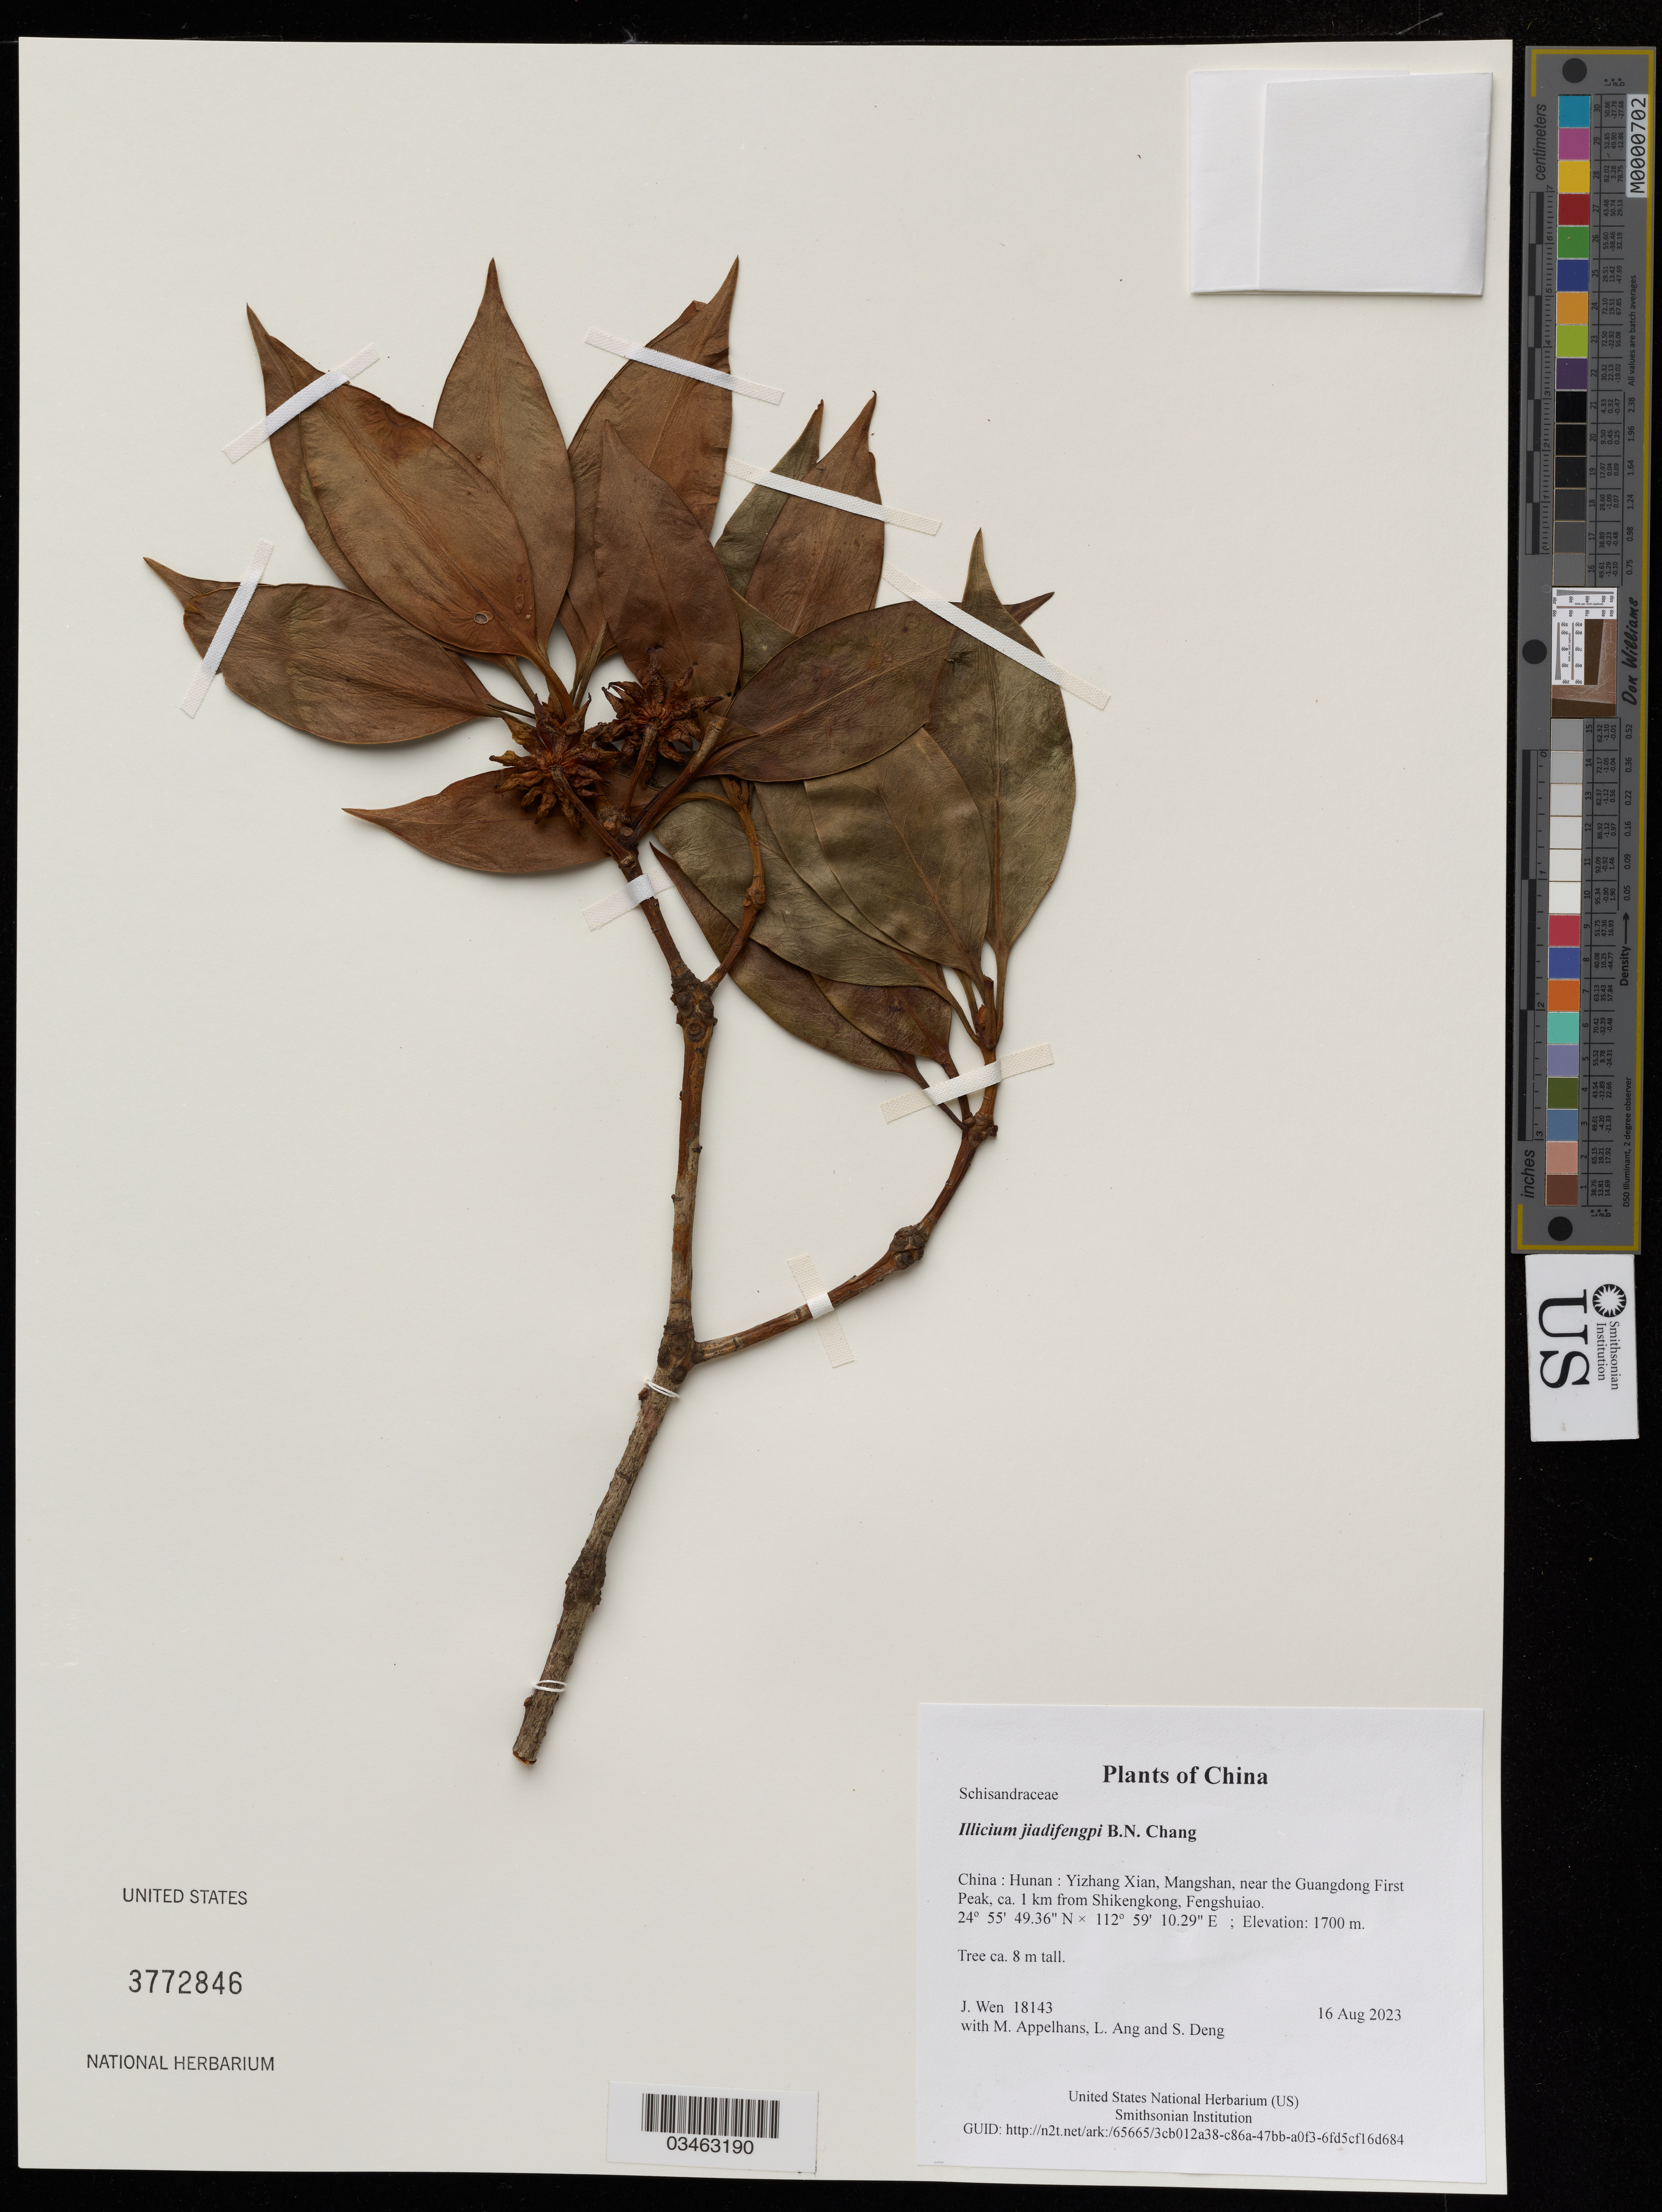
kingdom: Plantae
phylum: Tracheophyta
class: Magnoliopsida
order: Austrobaileyales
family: Schisandraceae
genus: Illicium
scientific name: Illicium jiadifengpi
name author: B.N. Chang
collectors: J. Wen, M. Appelhans, L. Ang & S. Deng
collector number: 18143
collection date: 2023-08-16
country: China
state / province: Hunan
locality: Yizhang Xian, Mangshan, near the Guangdong First Peak, ca. 1 km from Shikengkong, Fengshuiao.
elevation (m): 1700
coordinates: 24 55 49.36 N, 112 59 10.29 E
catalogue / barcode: US 3772846